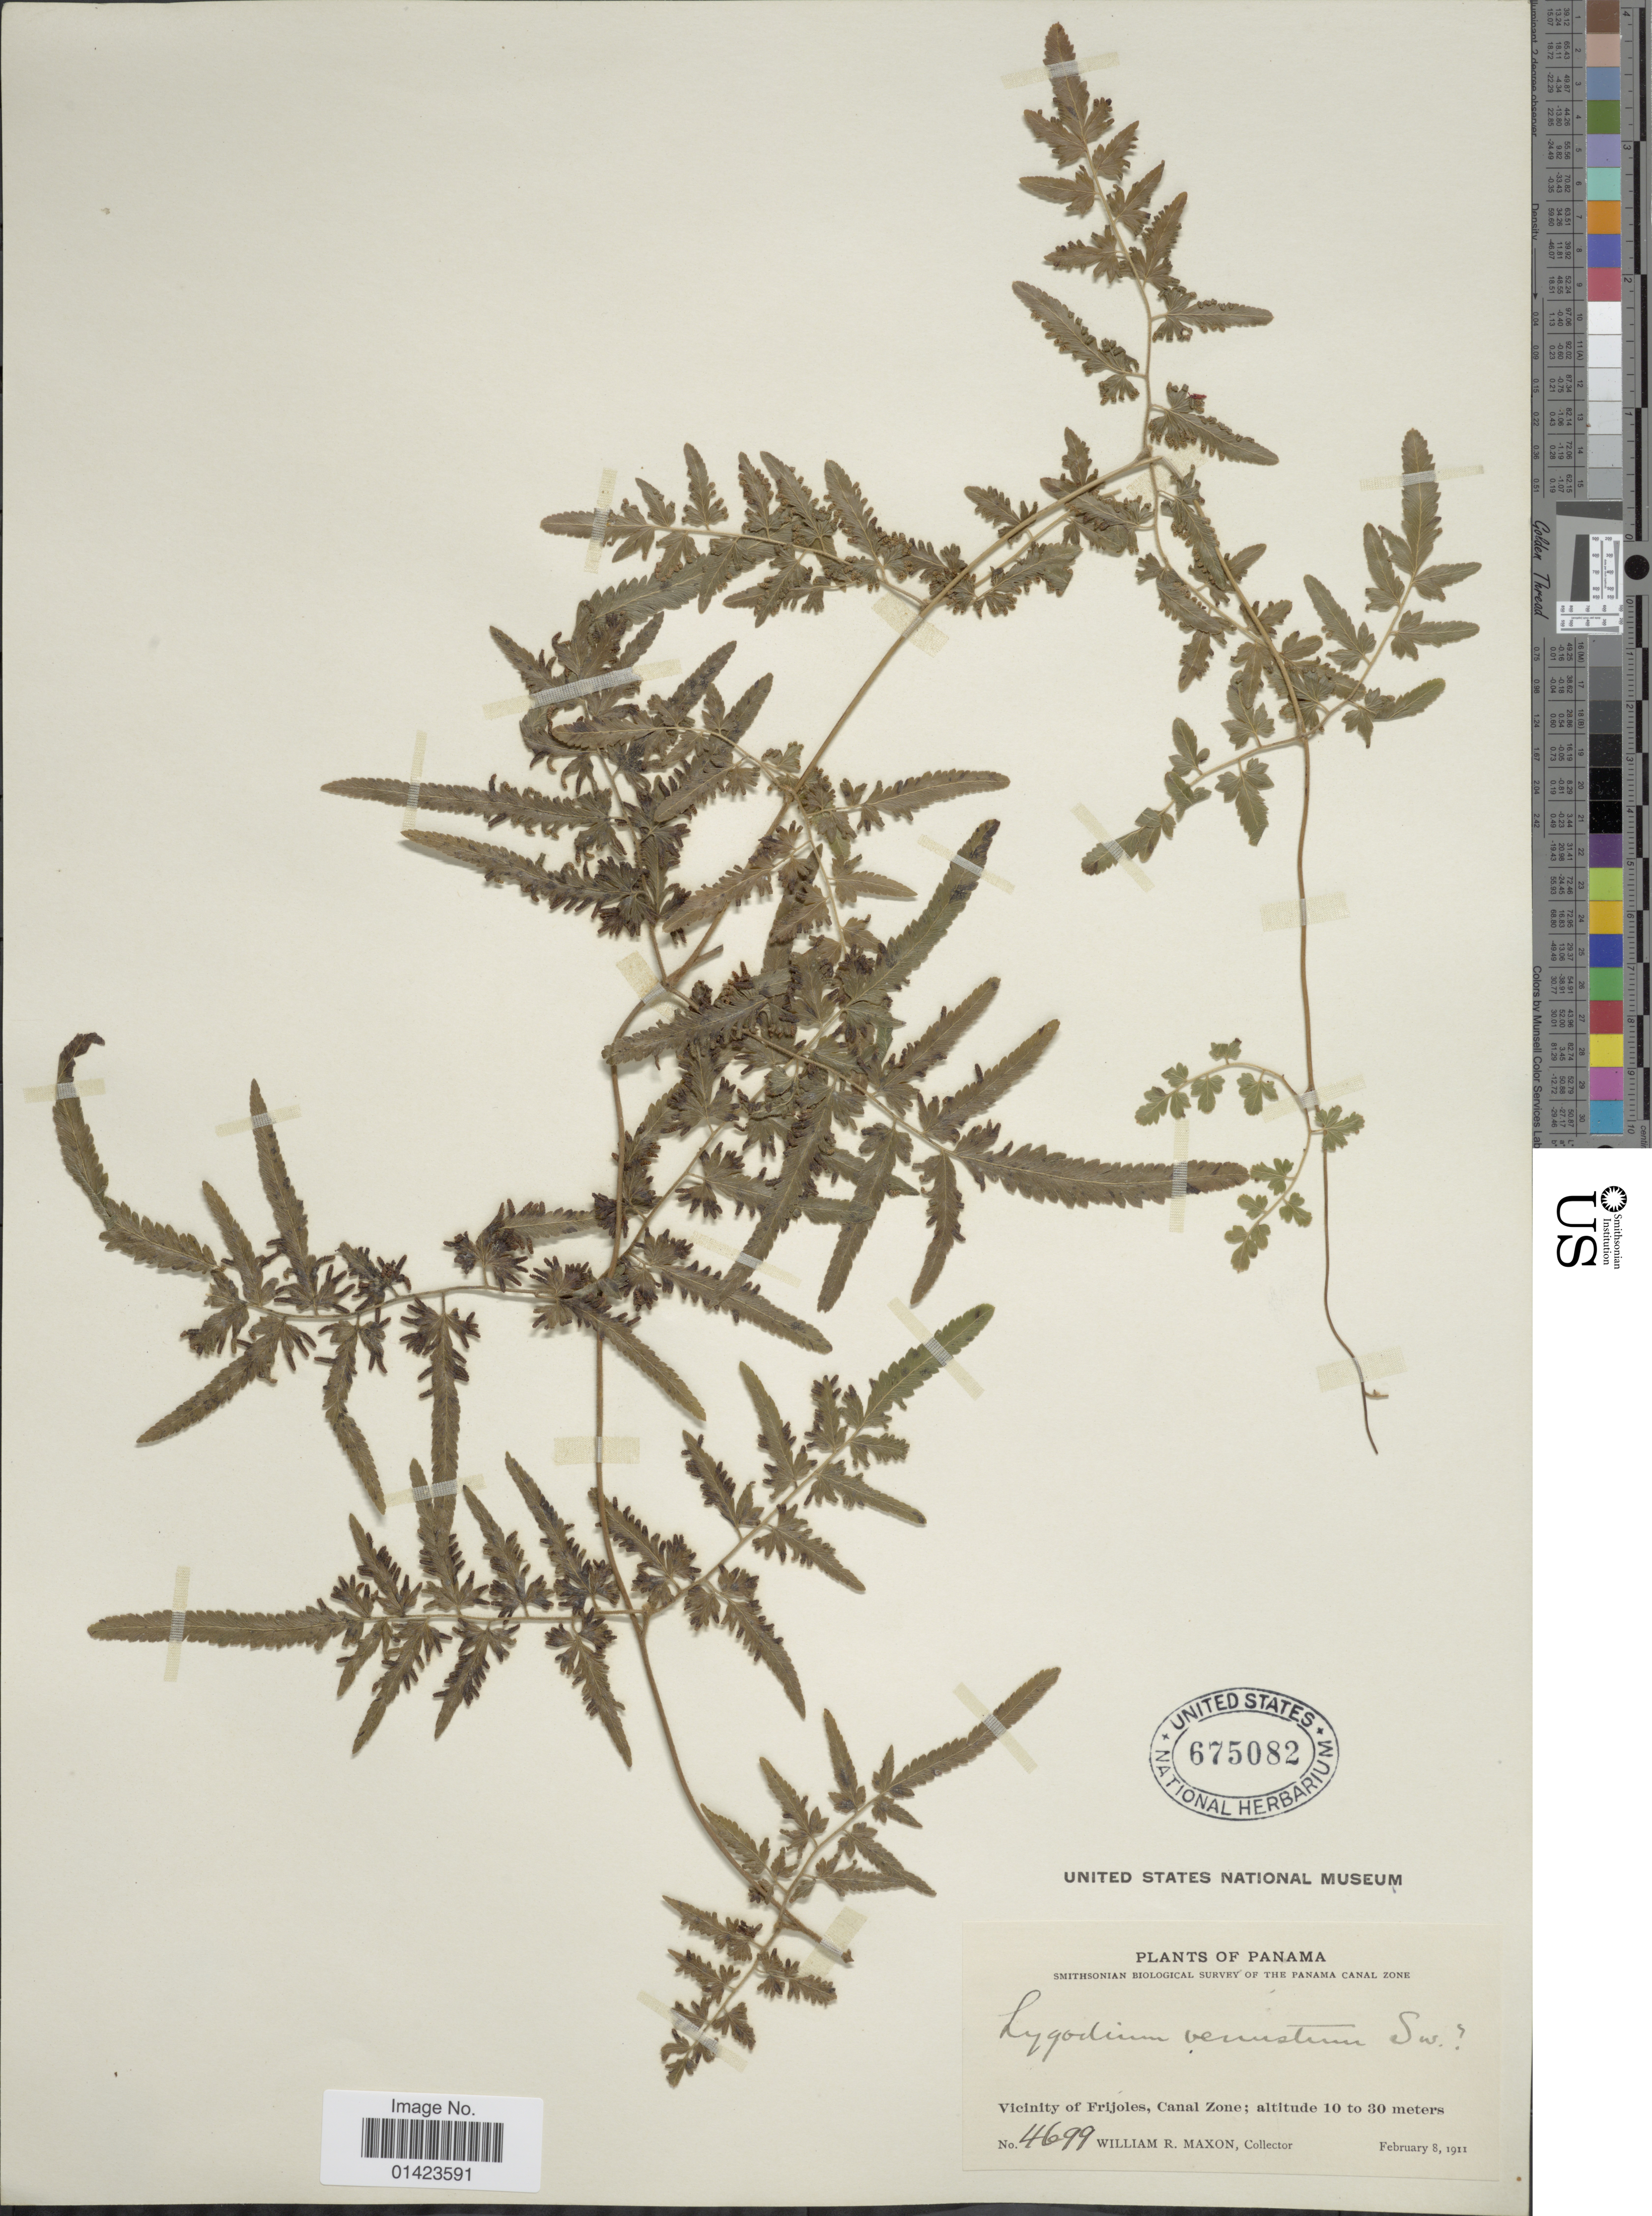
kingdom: Plantae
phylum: Tracheophyta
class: Polypodiopsida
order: Schizaeales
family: Lygodiaceae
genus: Lygodium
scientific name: Lygodium venustum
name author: Sw.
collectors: W. R. Maxon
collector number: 4699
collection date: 1911-02-08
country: Panama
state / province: Colón / Panamá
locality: Vicinity of Frijoles, Canal Zone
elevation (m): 10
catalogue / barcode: US 675082